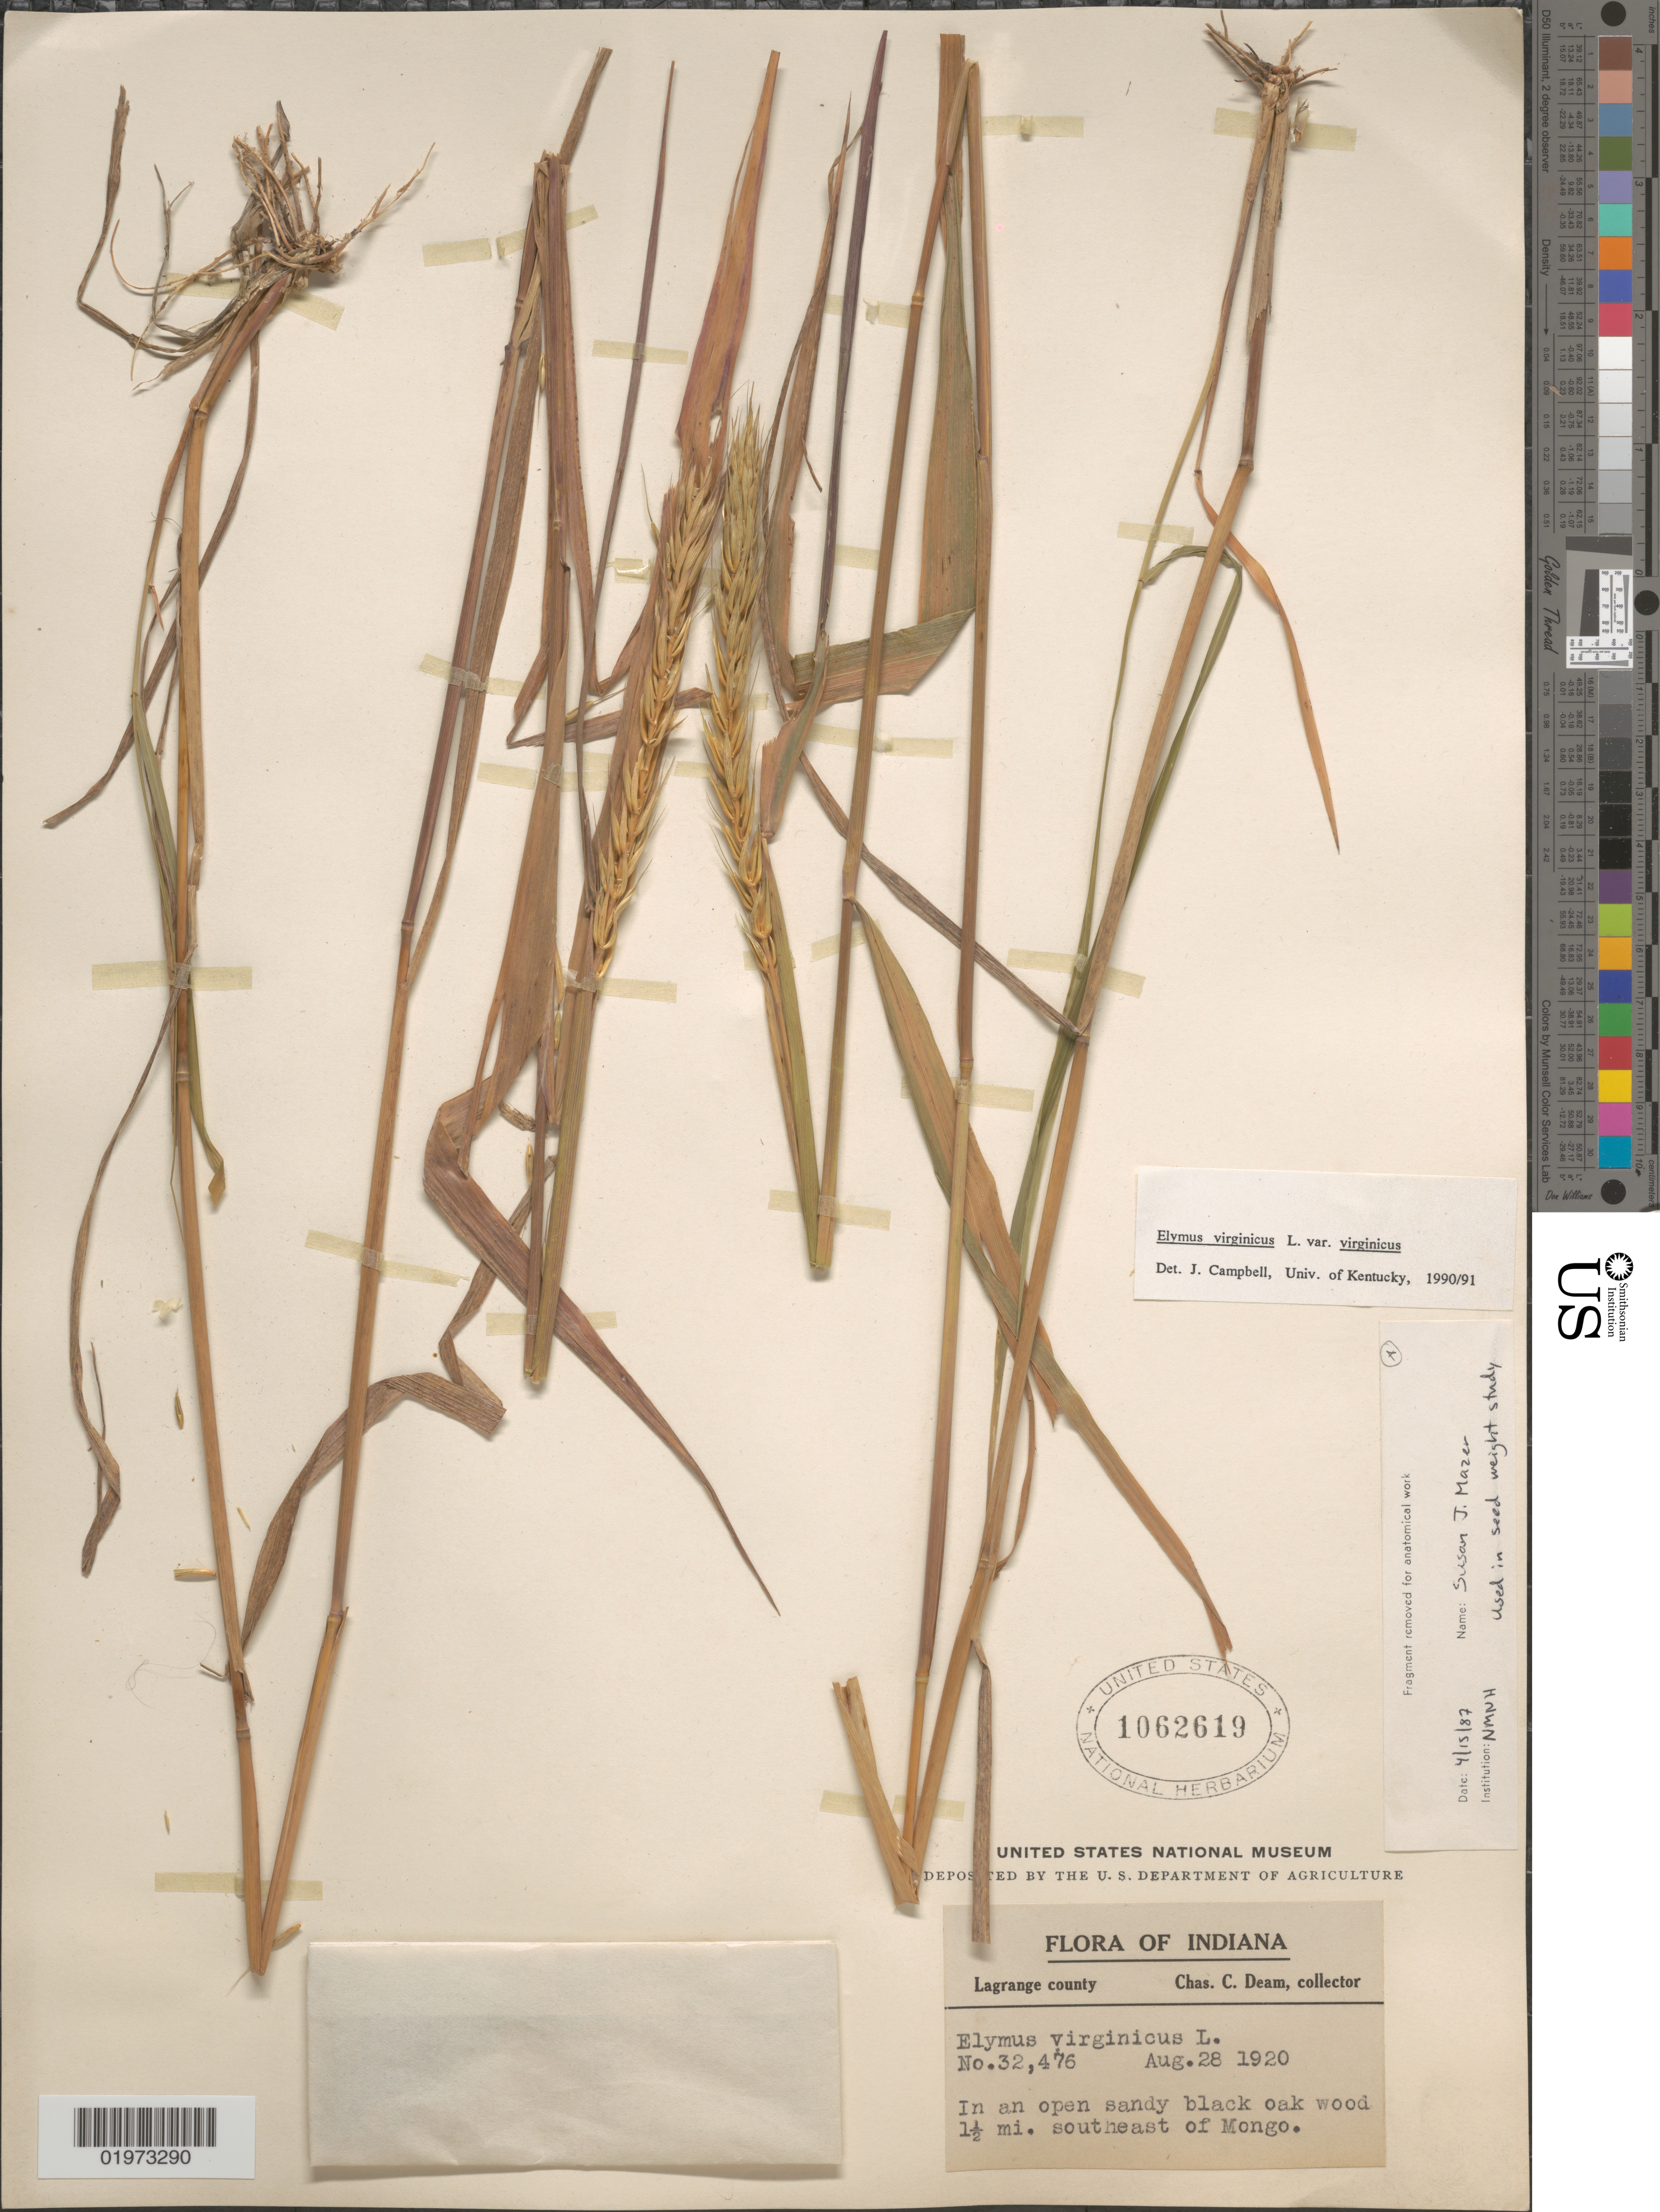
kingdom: Plantae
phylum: Tracheophyta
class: Liliopsida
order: Poales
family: Poaceae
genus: Elymus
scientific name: Elymus virginicus var. virginicus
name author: L.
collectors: C. C. Deam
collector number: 32476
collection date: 1920-08-28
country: United States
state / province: Indiana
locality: Lagrange county. In an open sandy black oak wood 1½ mi. southeast of Mongo.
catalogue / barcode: US 1062619